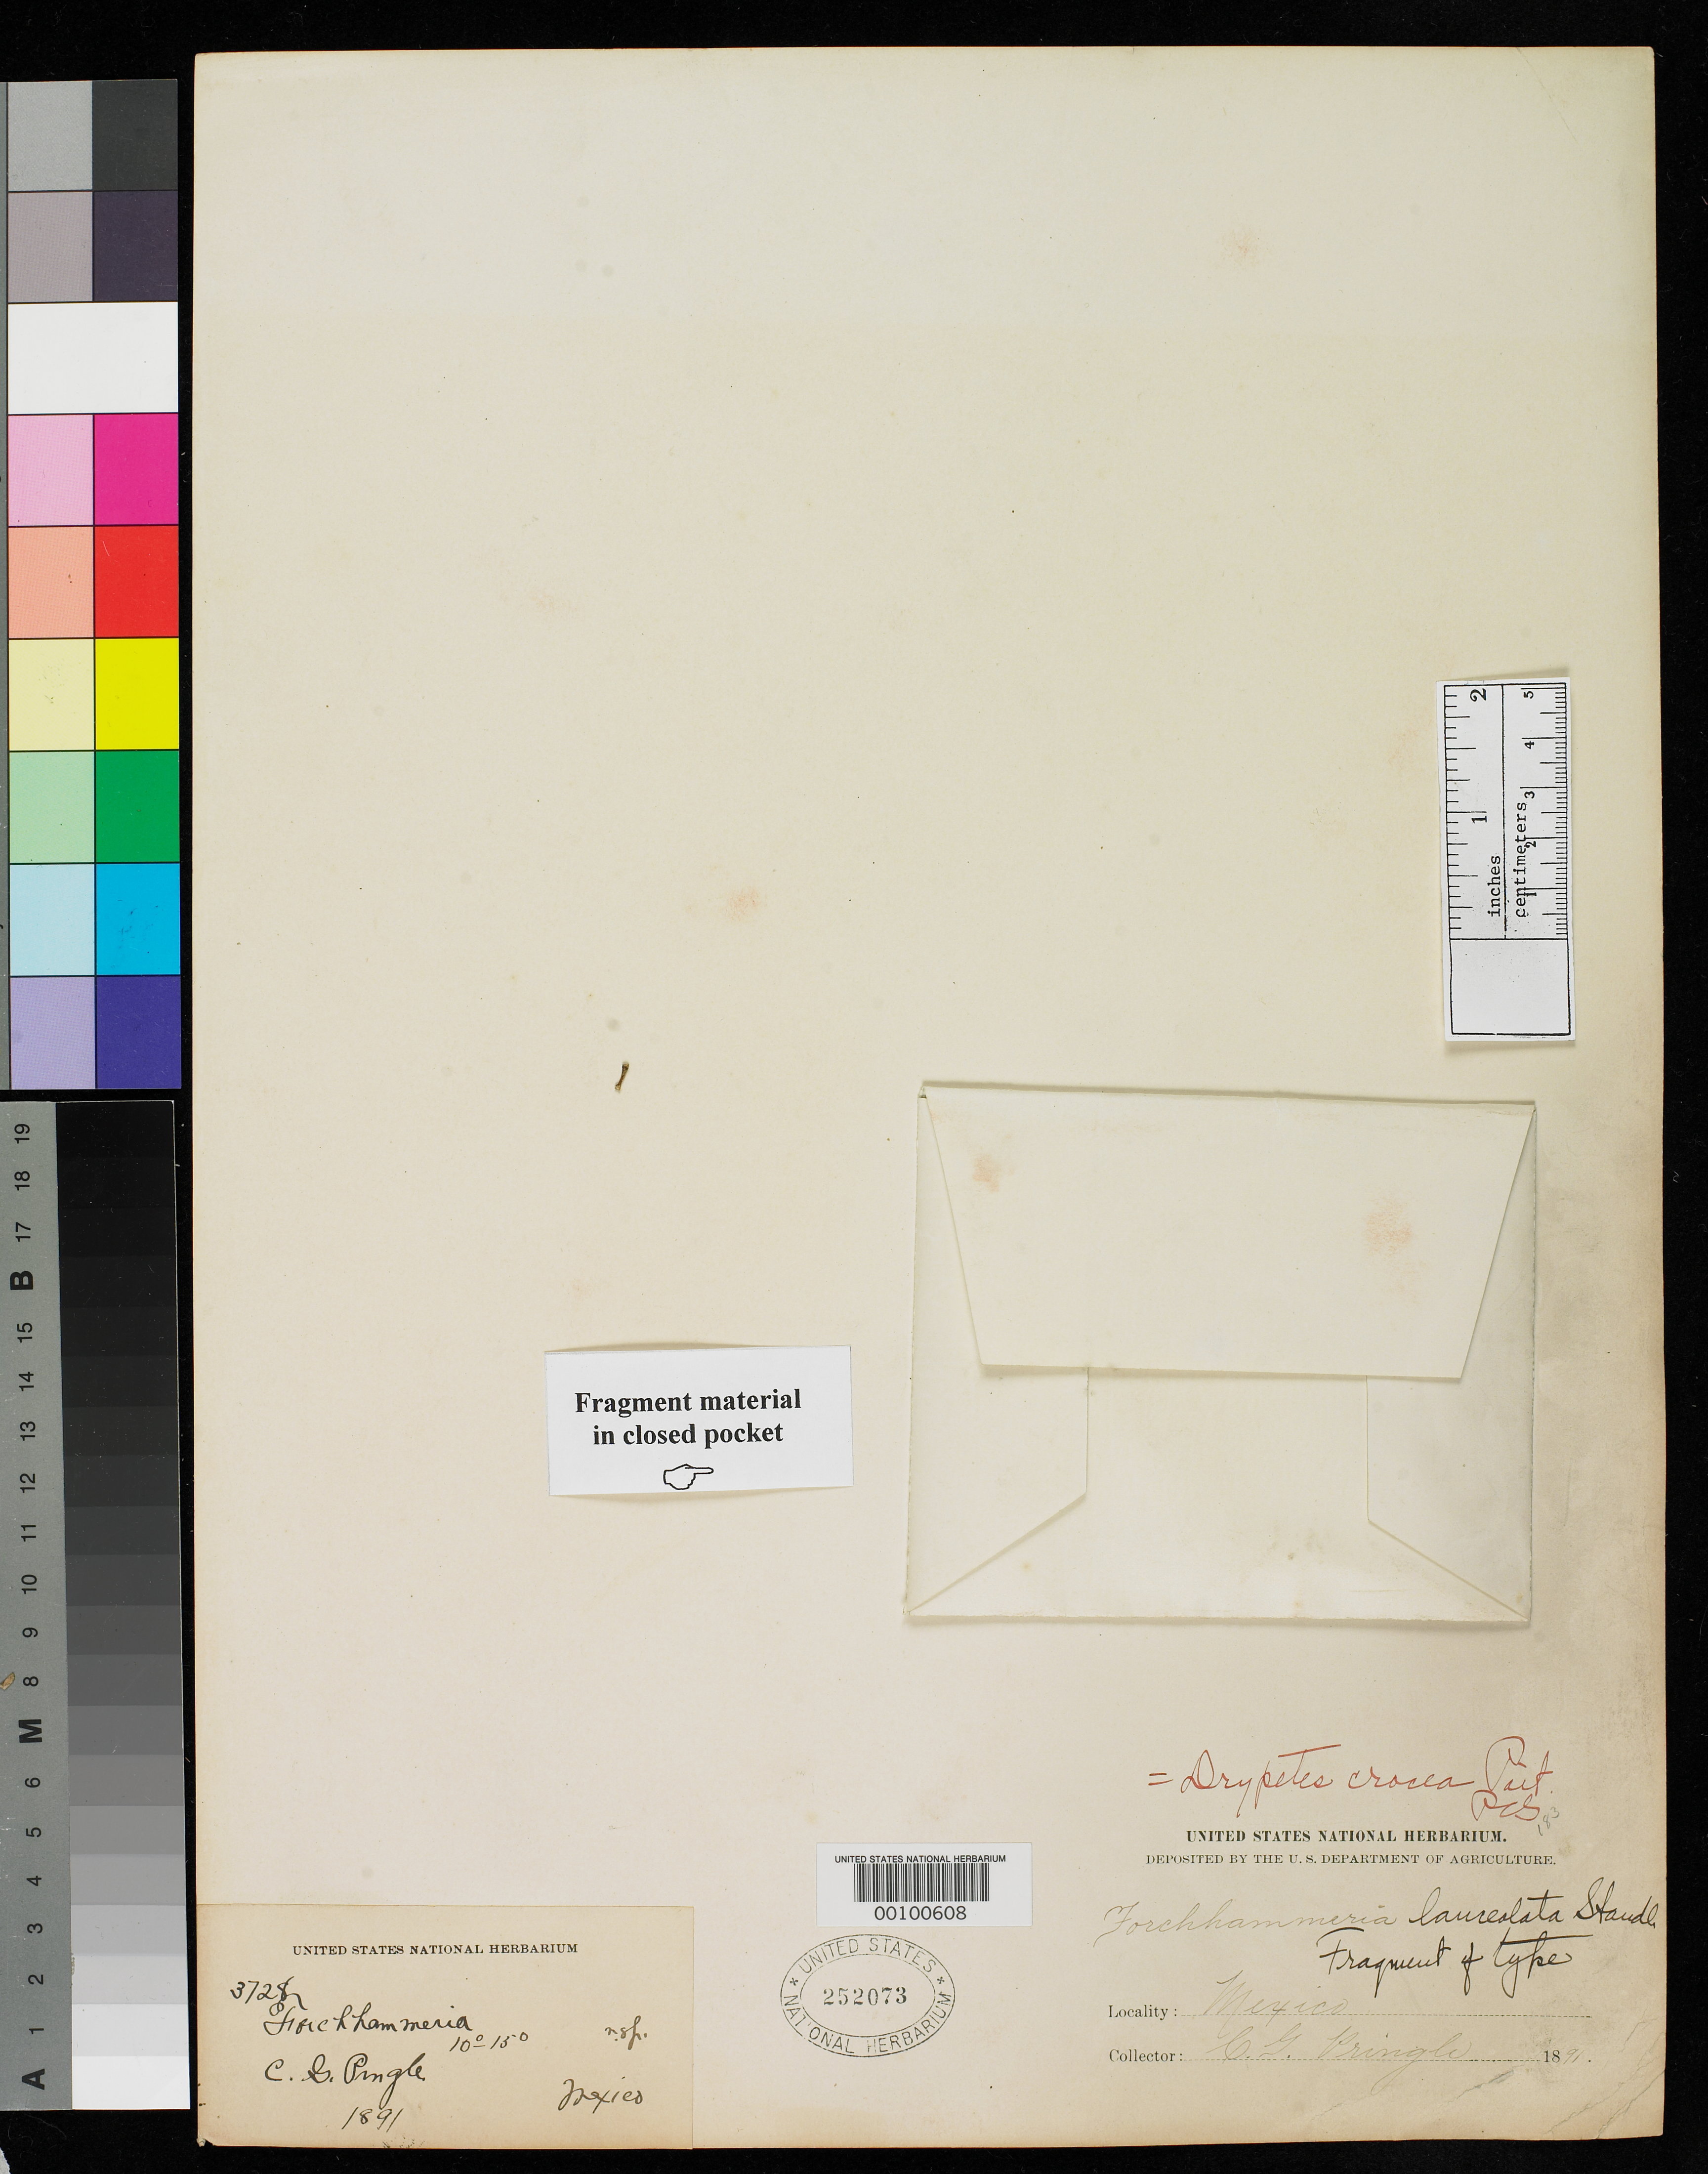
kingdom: Plantae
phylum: Tracheophyta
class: Magnoliopsida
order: Brassicales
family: Stixaceae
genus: Forchhammeria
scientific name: Forchhammeria lanceolata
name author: Standl.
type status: Isotype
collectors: C. G. Pringle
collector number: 3728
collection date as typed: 1891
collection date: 1891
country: Mexico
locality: E of Monserrat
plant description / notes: "Fragment of type" [ex source unknown]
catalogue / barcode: US 252873